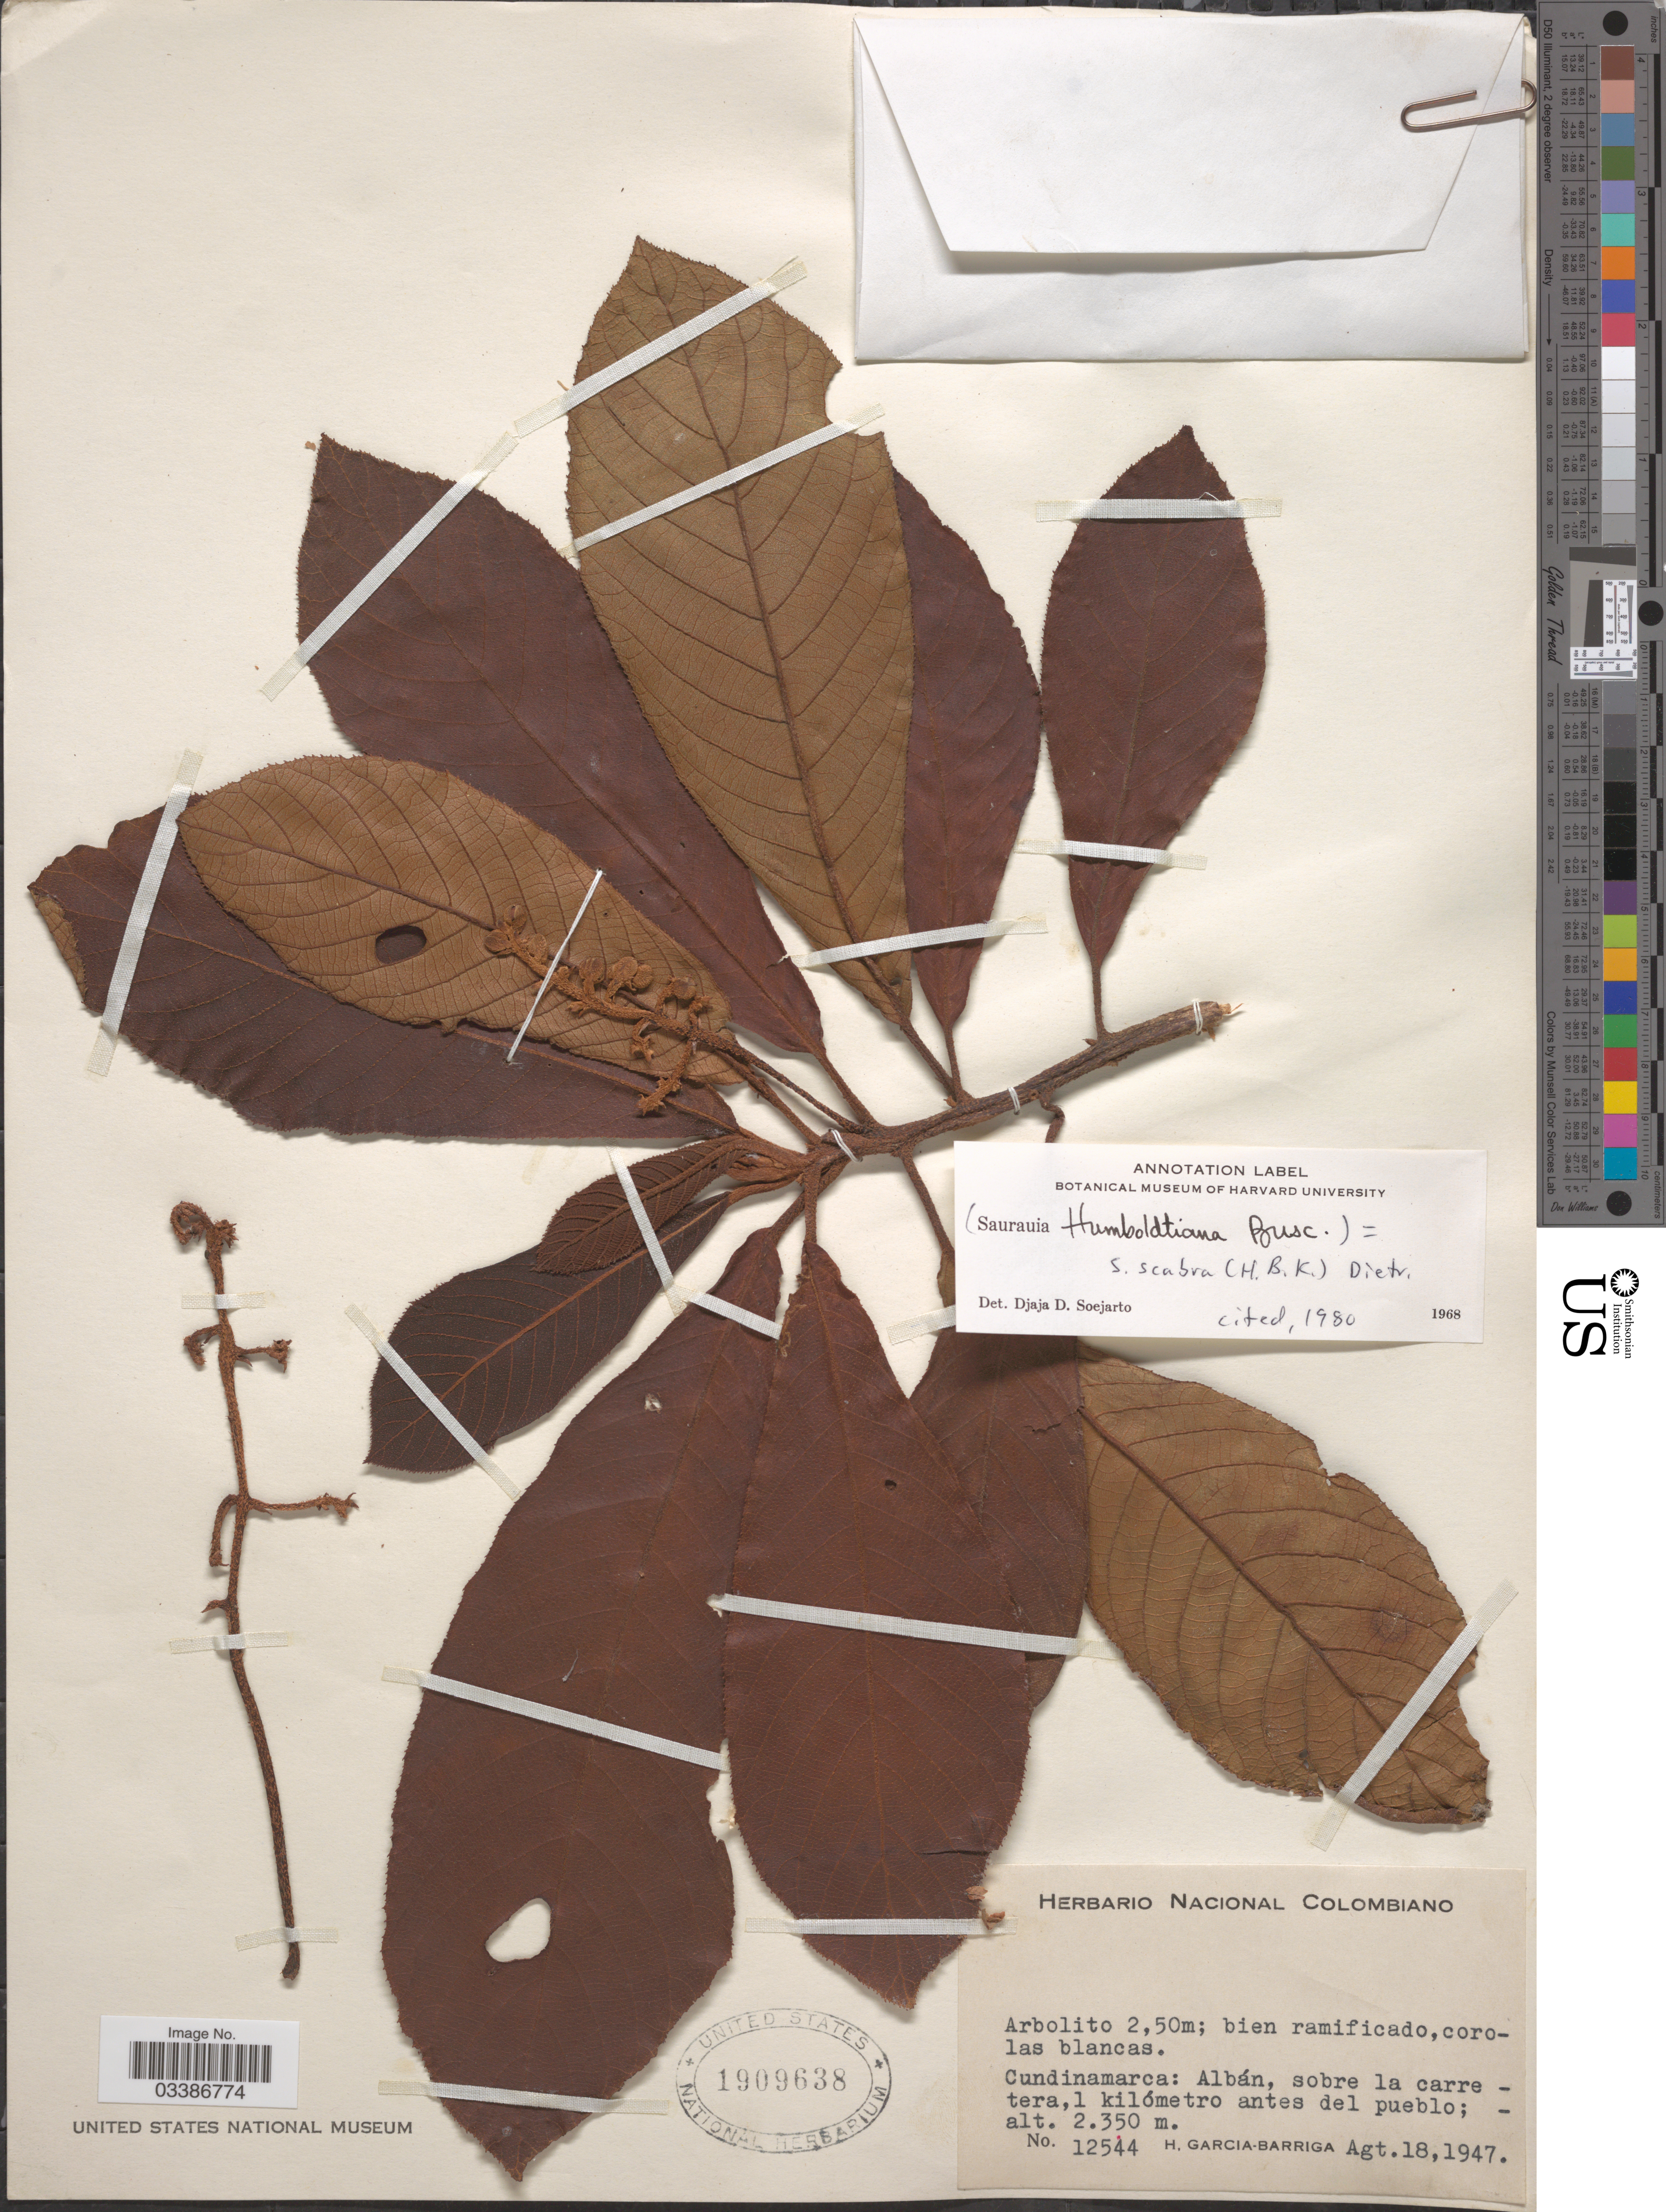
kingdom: Plantae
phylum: Tracheophyta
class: Magnoliopsida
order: Ericales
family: Actinidiaceae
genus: Saurauia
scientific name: Saurauia scabra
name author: (Kunth) D. Dietr.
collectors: H. García Barriga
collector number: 12544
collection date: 1947-08-18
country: Colombia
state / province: Cundinamarca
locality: Albán, sobre la carretera, 1 kilómetro antes del pueblo.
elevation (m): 2350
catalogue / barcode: US 1909638